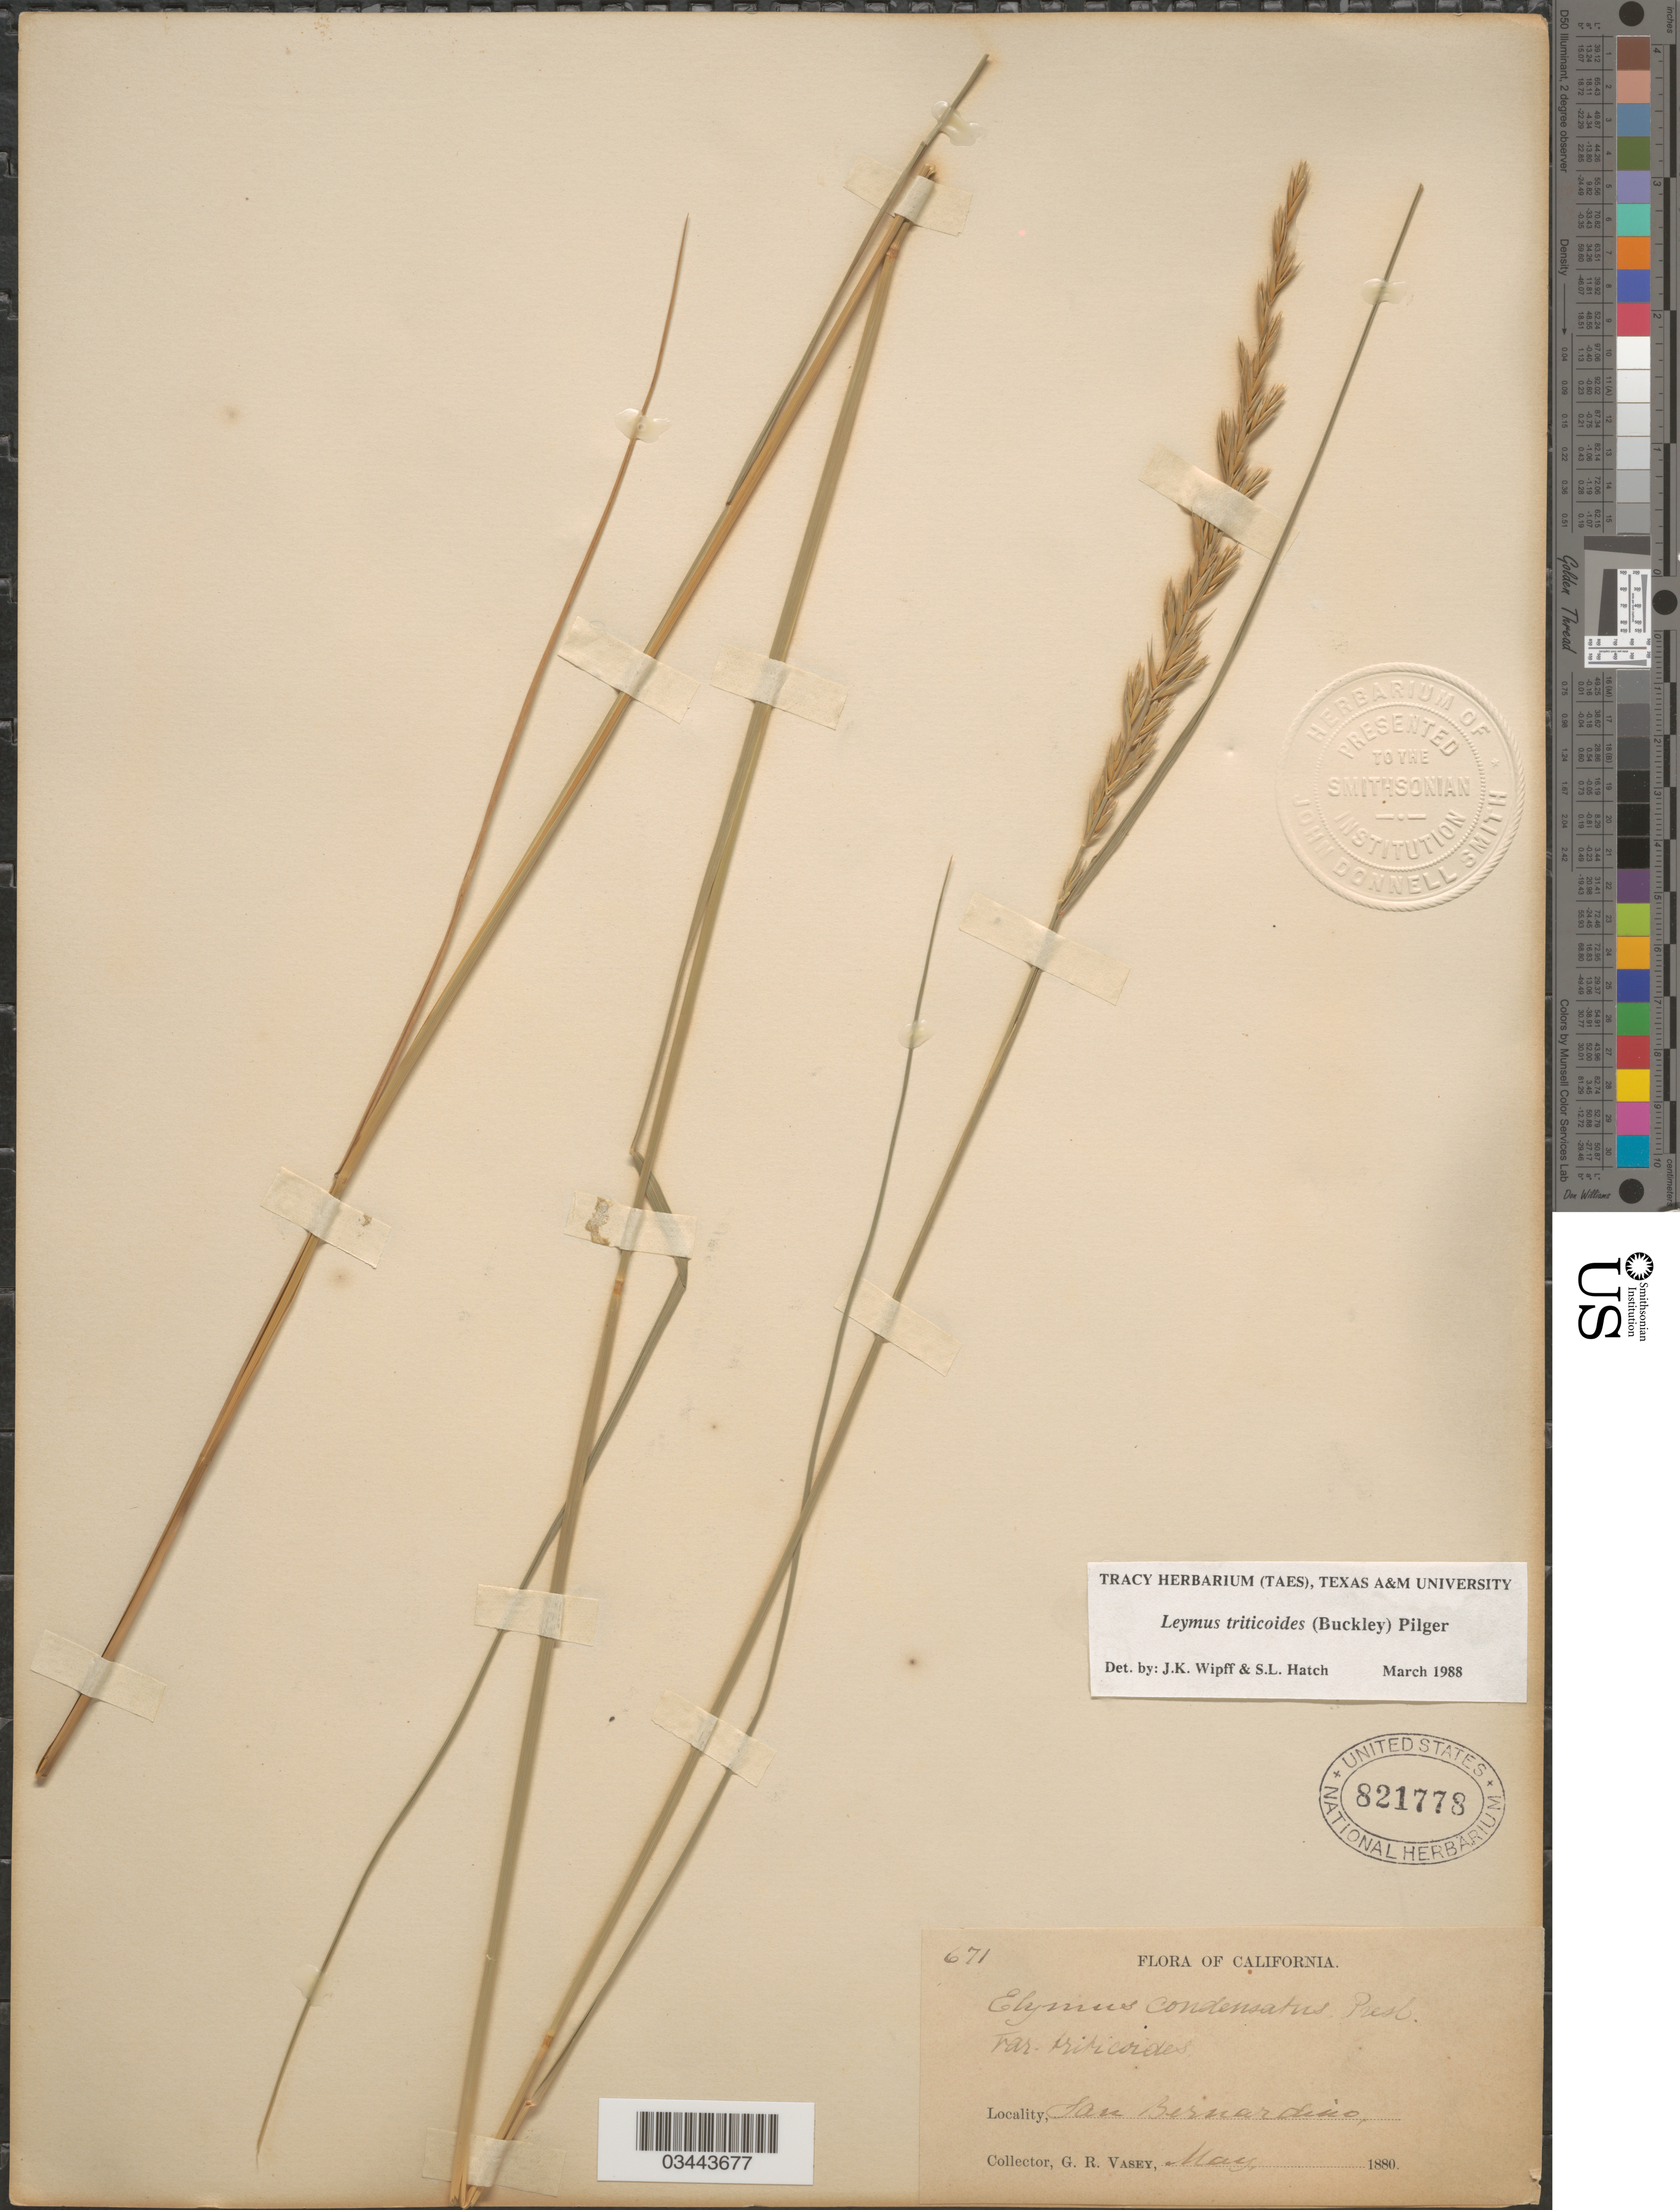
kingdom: Plantae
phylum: Tracheophyta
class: Liliopsida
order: Poales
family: Poaceae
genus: Leymus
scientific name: Leymus triticoides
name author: (Buckley) Pilg.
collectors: G. R. Vasey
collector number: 671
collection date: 1880-05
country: United States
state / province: California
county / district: San Bernardino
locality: San Bernardino.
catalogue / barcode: US 821778